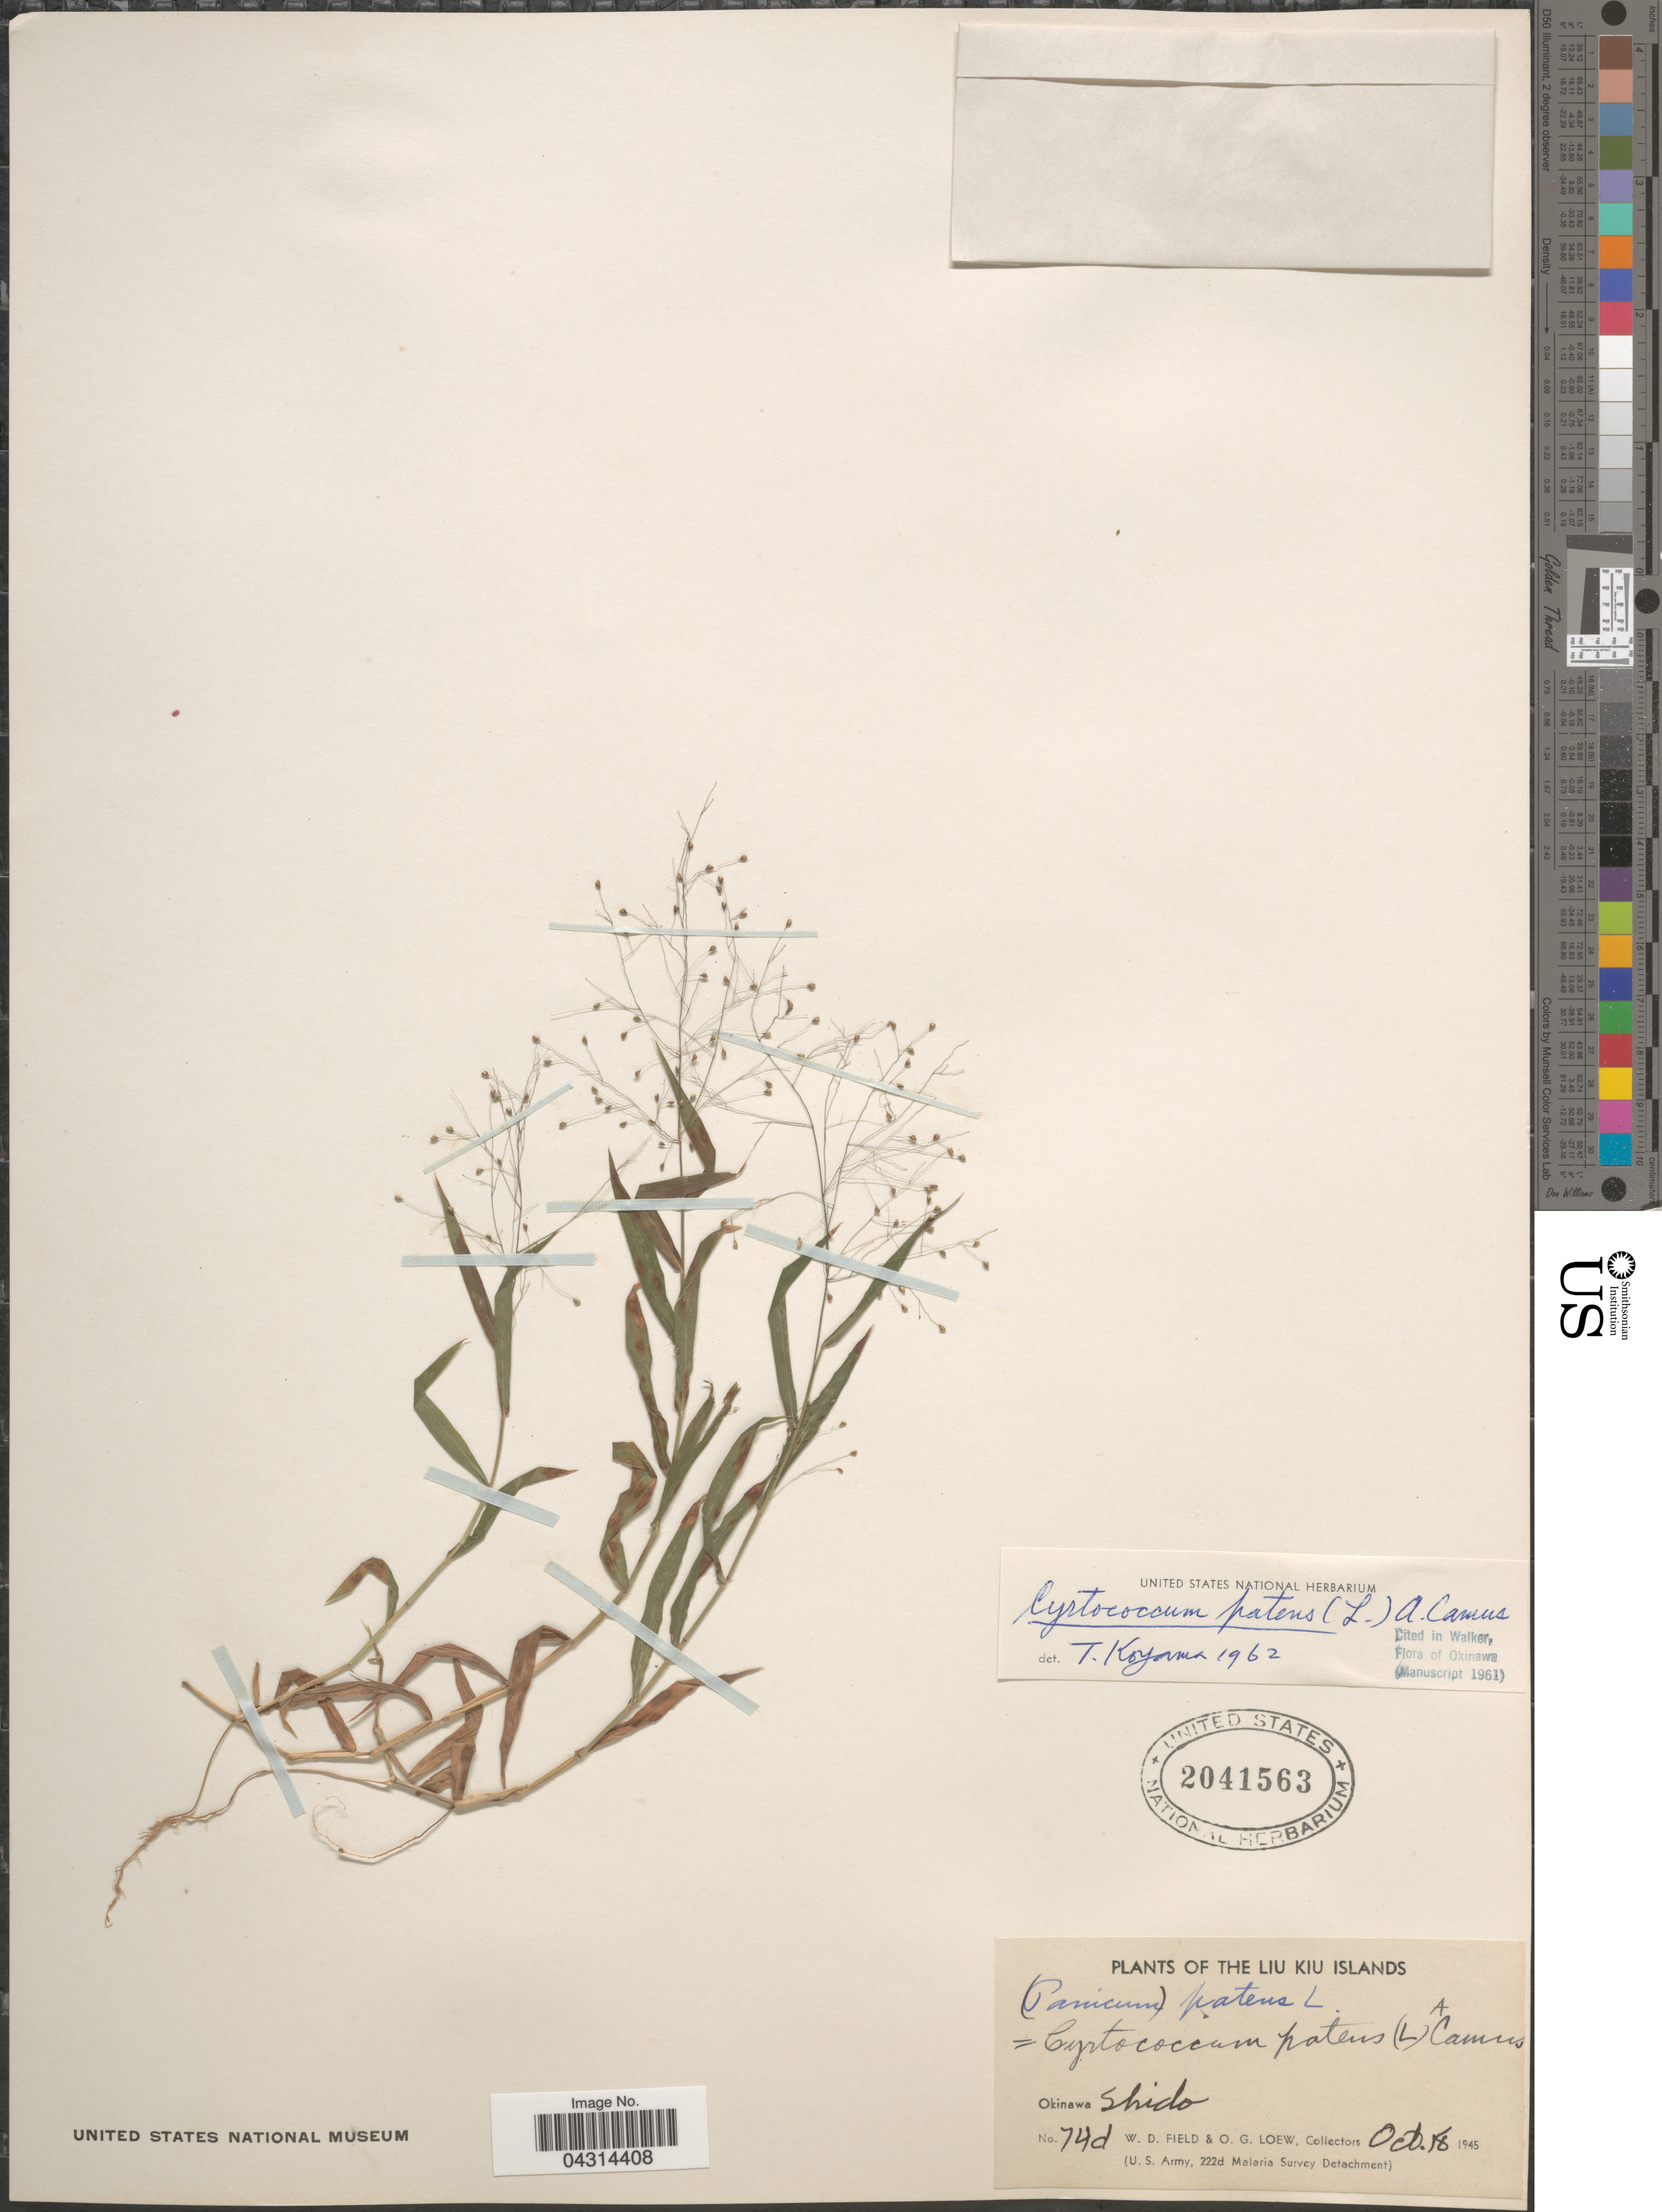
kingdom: Plantae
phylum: Tracheophyta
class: Liliopsida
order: Poales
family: Poaceae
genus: Cyrtococcum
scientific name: Cyrtococcum patens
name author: (L.) A. Camus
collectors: W. D. Field & O. G. Loew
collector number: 74d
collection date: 1945-10-18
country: Japan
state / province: Okinawa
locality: The Liu Kiu Islands. Shido.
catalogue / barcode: US 2041563